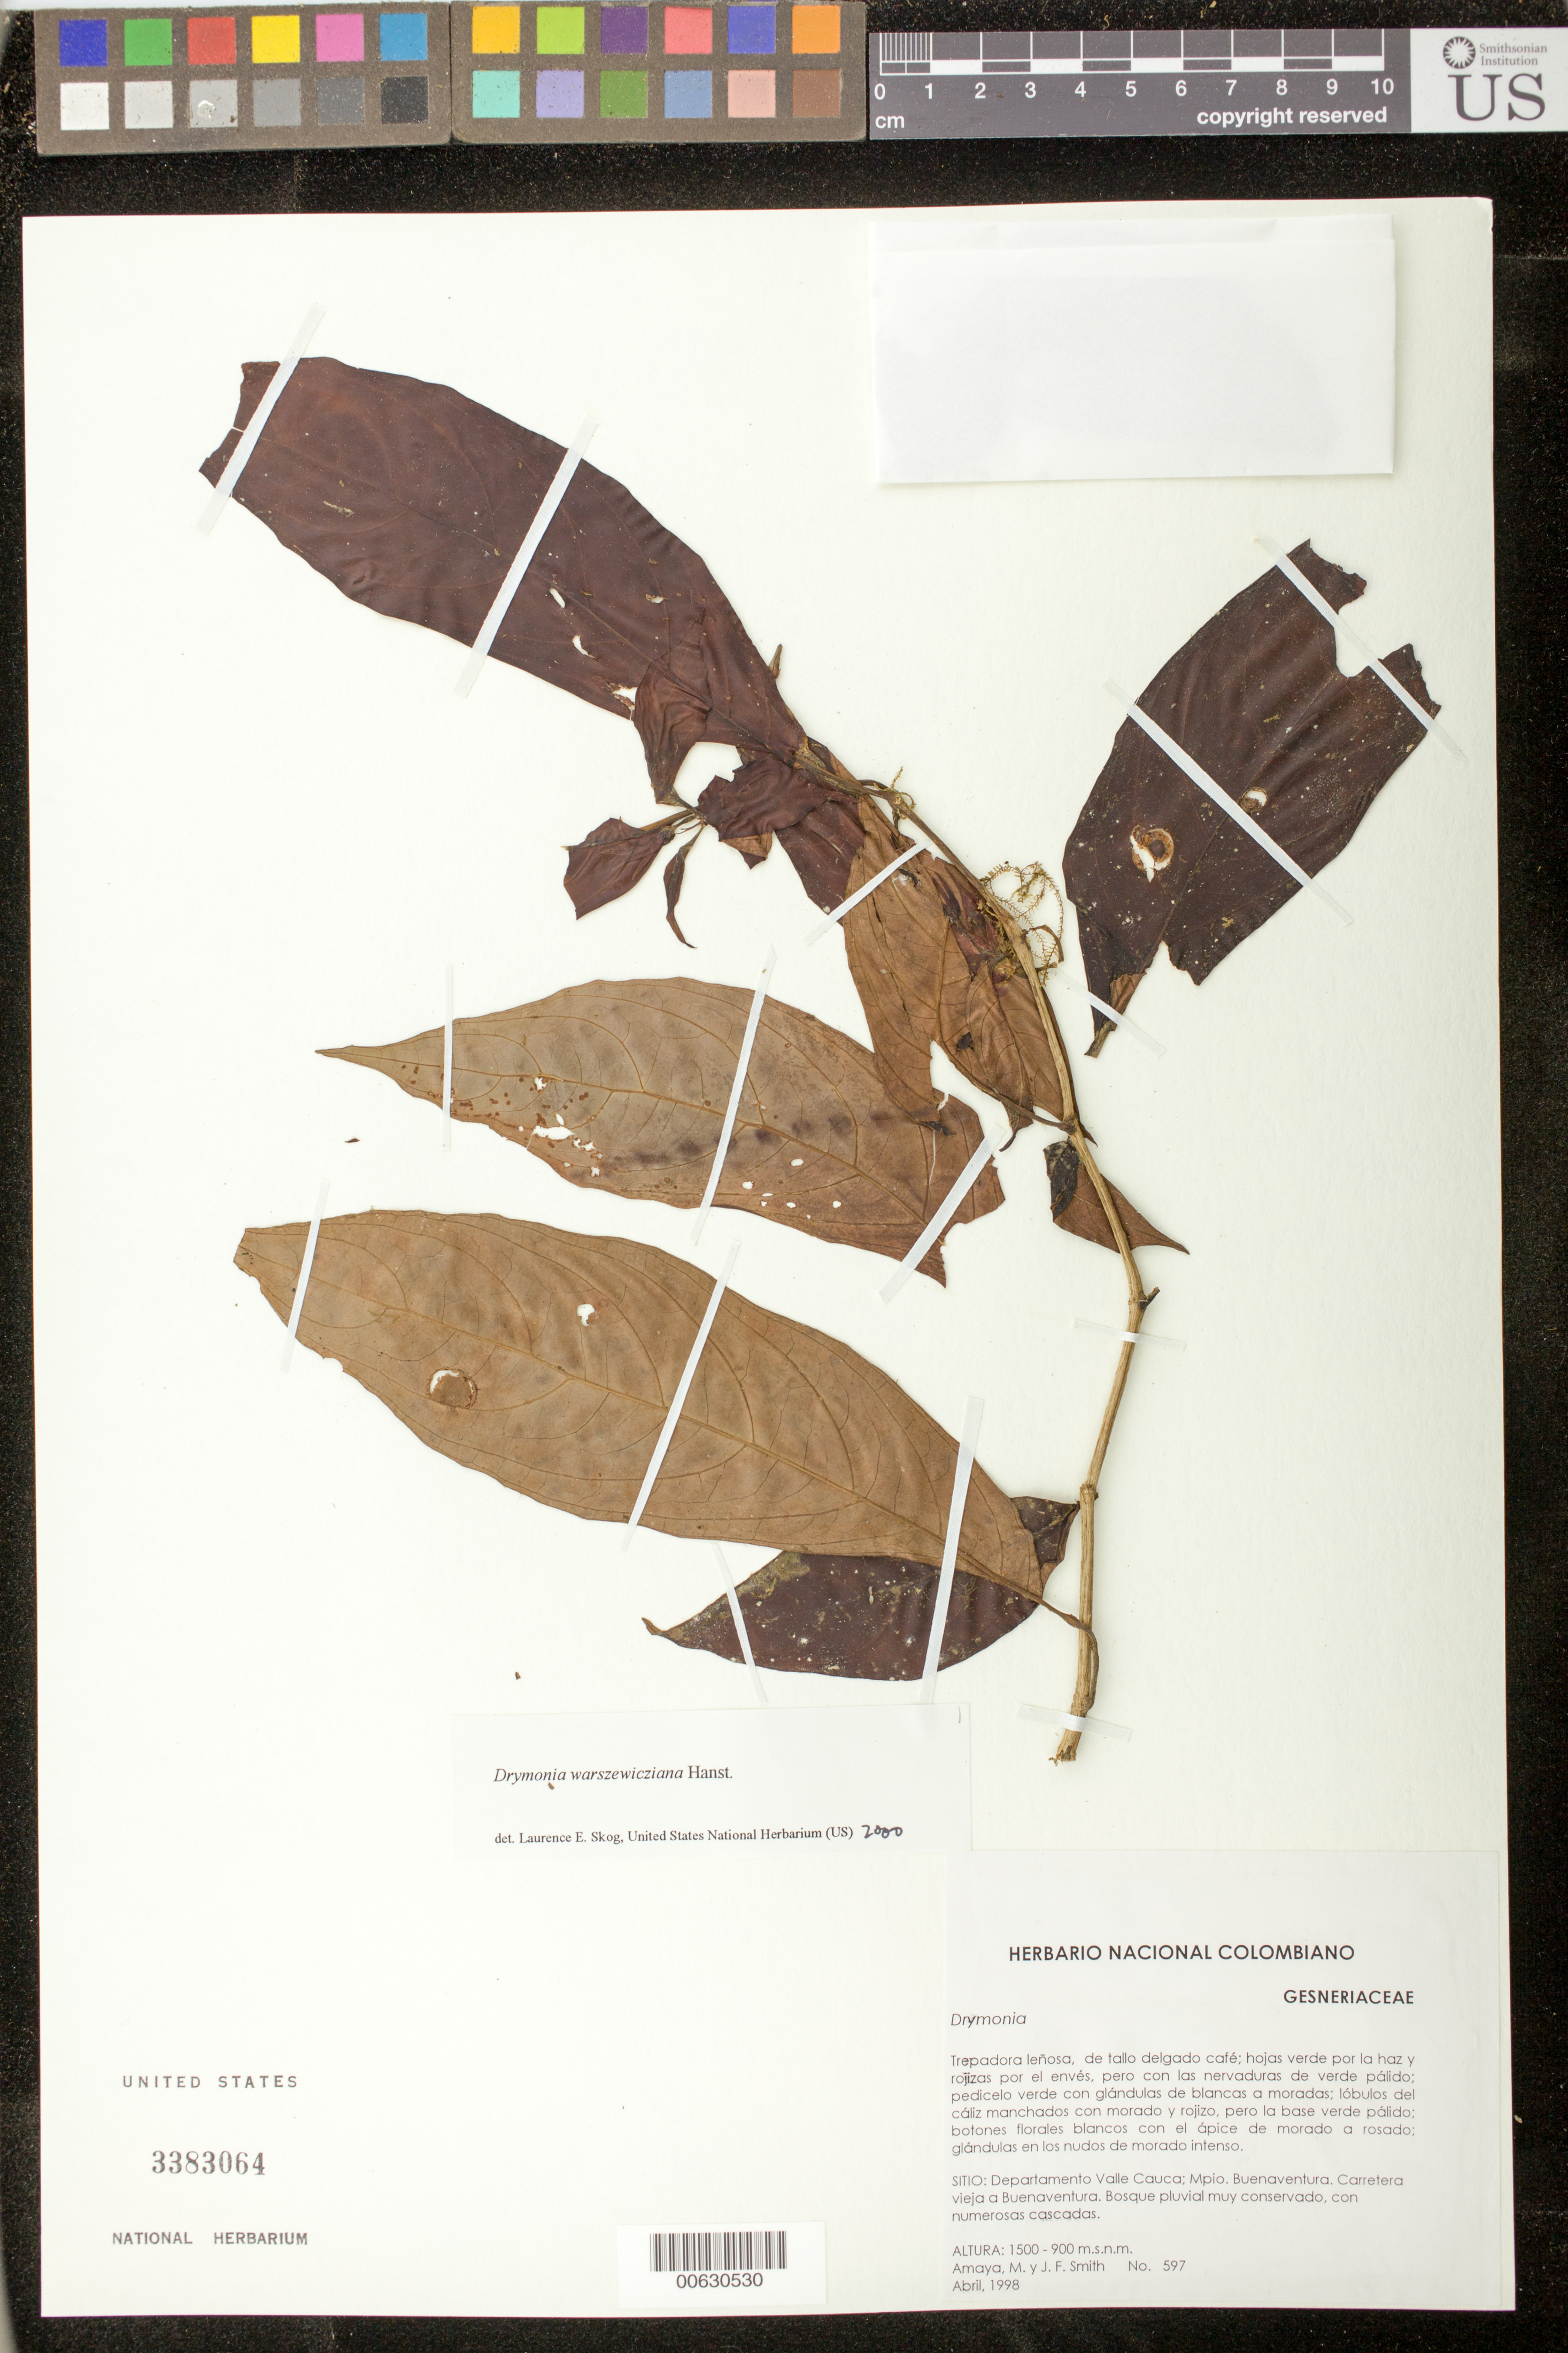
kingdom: Plantae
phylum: Tracheophyta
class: Magnoliopsida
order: Lamiales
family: Gesneriaceae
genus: Drymonia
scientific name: Drymonia warszewicziana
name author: Hanst.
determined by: Skog, Laurence E.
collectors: M. Amaya & J. F. Smith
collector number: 597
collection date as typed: Apr 1998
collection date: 1998-04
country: Colombia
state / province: Valle del Cauca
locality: Mpio. Buenaventura. Carretera vieja a Buenaventura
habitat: Bosque pluvial muy conservado, con numerosas cascadas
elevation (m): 900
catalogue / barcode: US 3383064